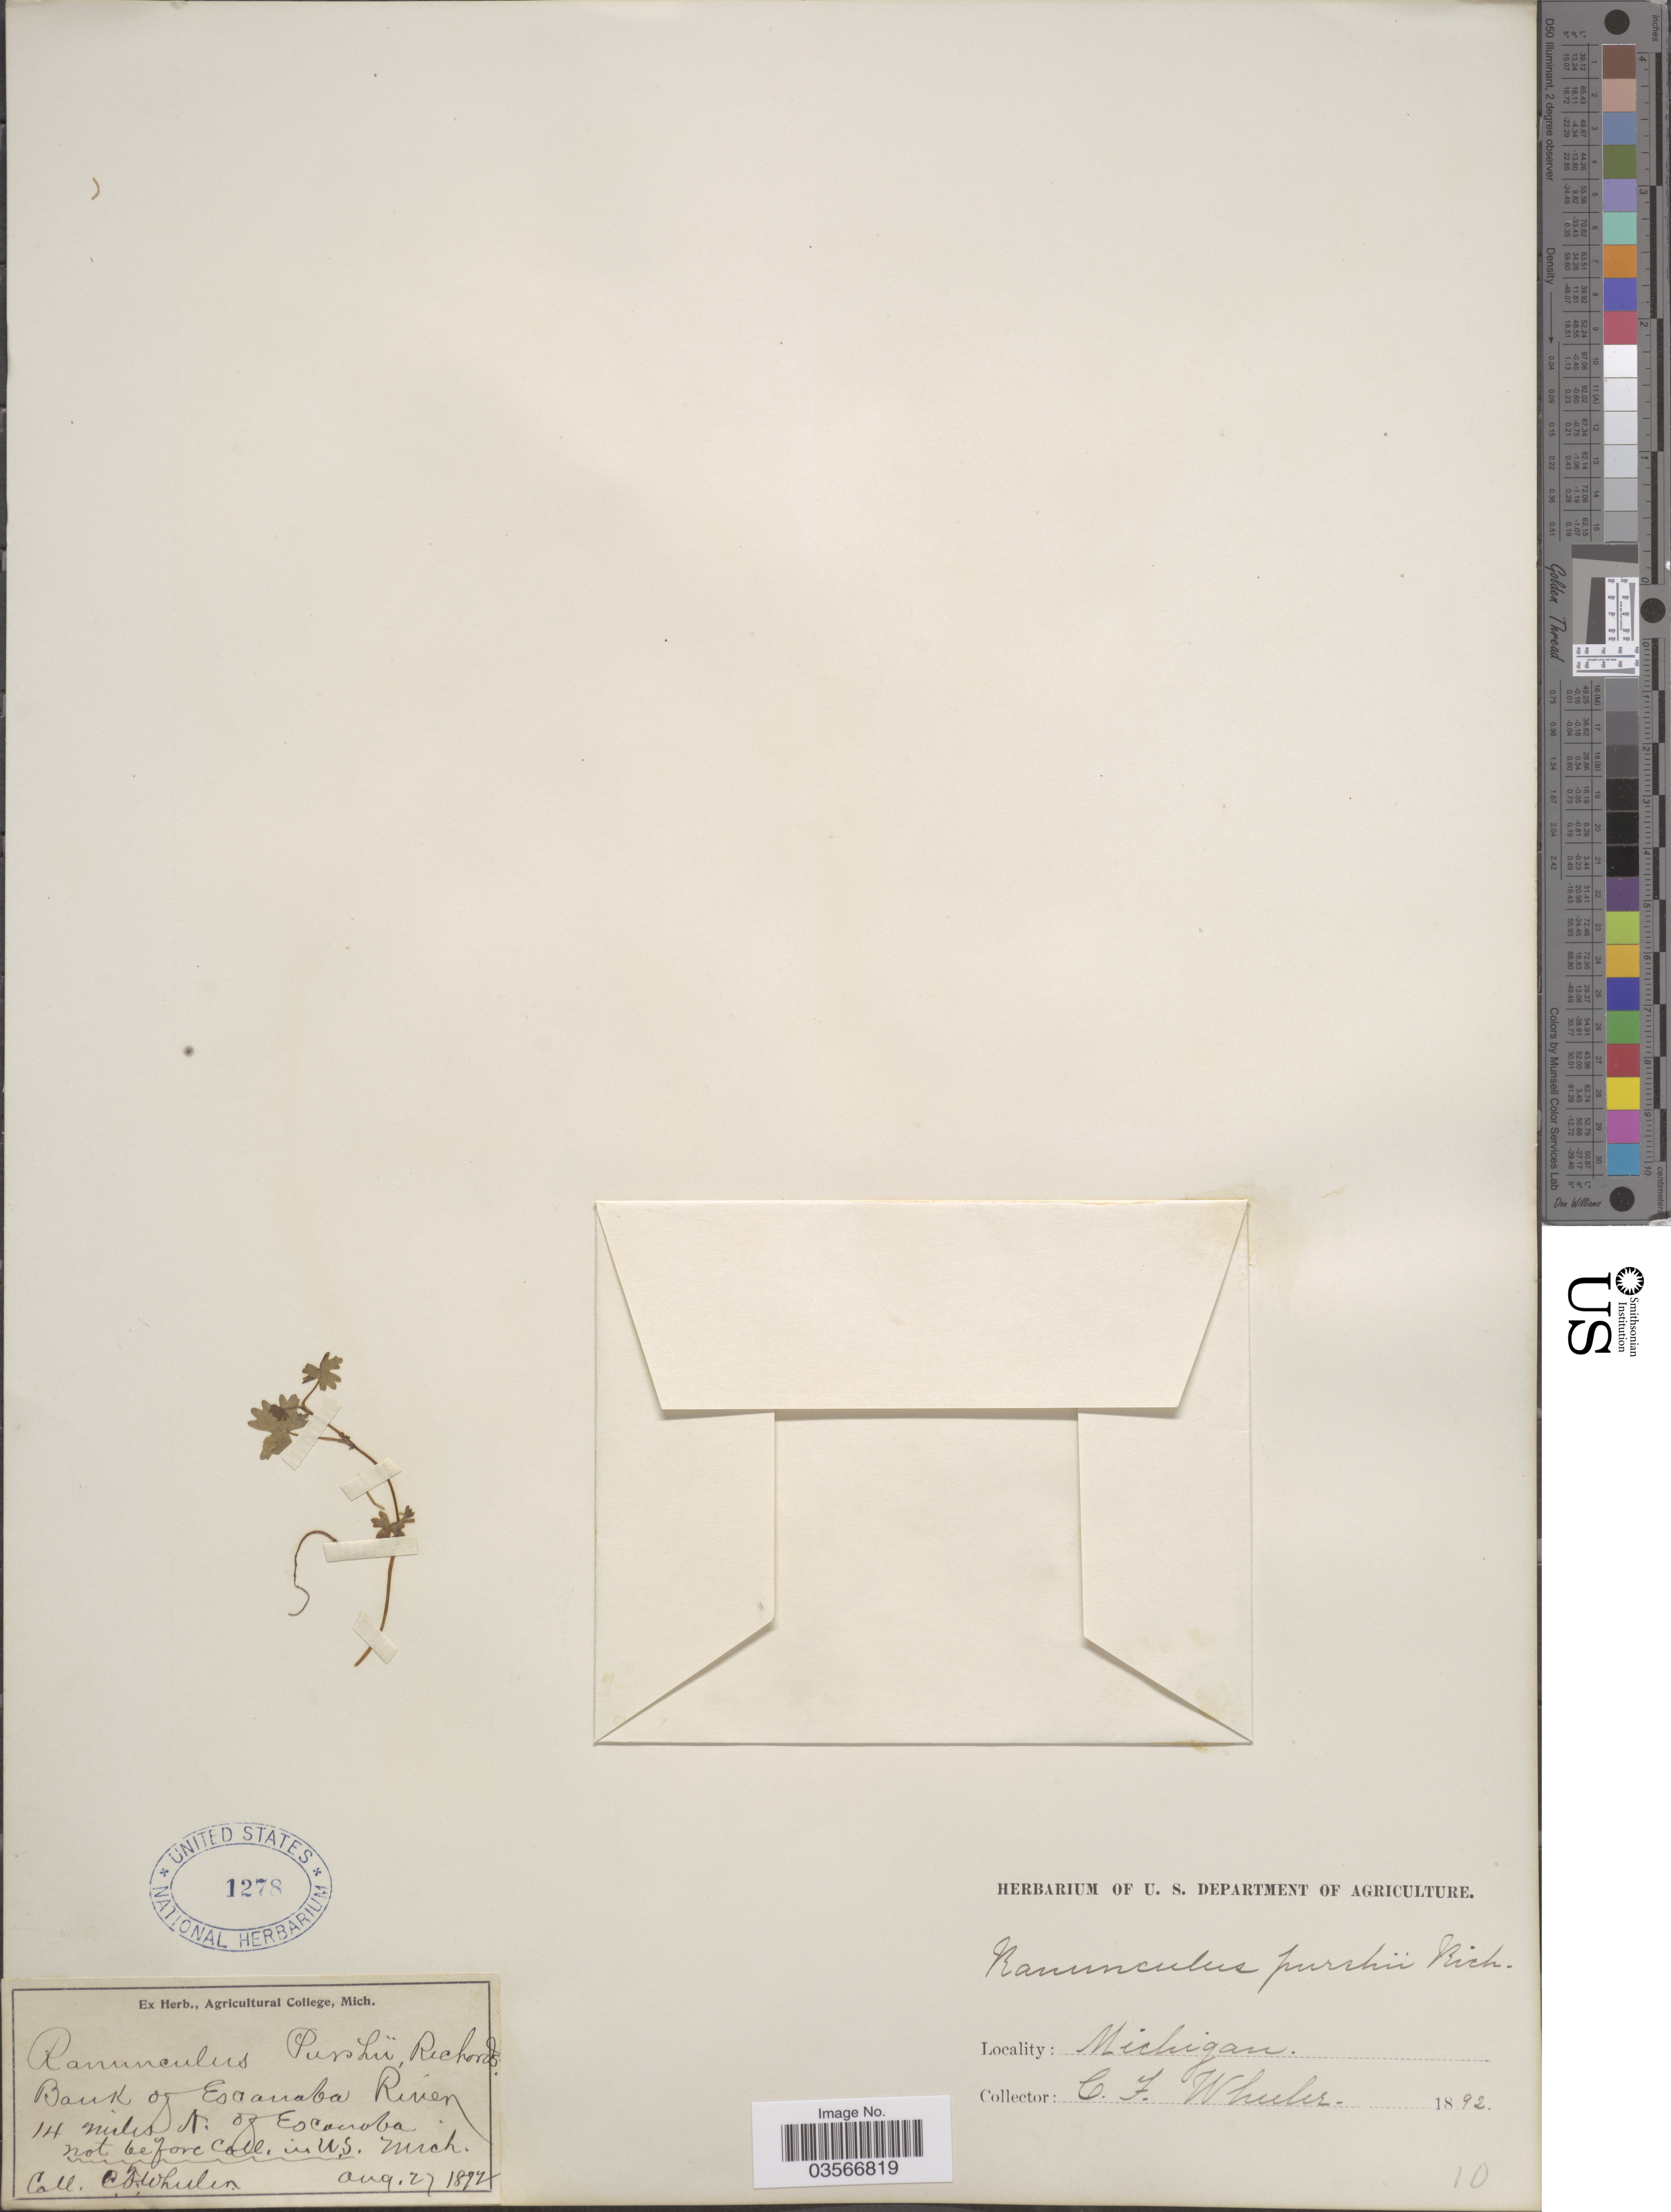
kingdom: Plantae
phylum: Tracheophyta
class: Magnoliopsida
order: Ranunculales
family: Ranunculaceae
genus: Ranunculus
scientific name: Ranunculus gmelinii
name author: DC.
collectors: C. Wheeler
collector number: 10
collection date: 1892-08-27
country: United States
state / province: Michigan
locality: Bank of Escanaba River 14 miles N. of Escanaba.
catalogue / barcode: US 1278